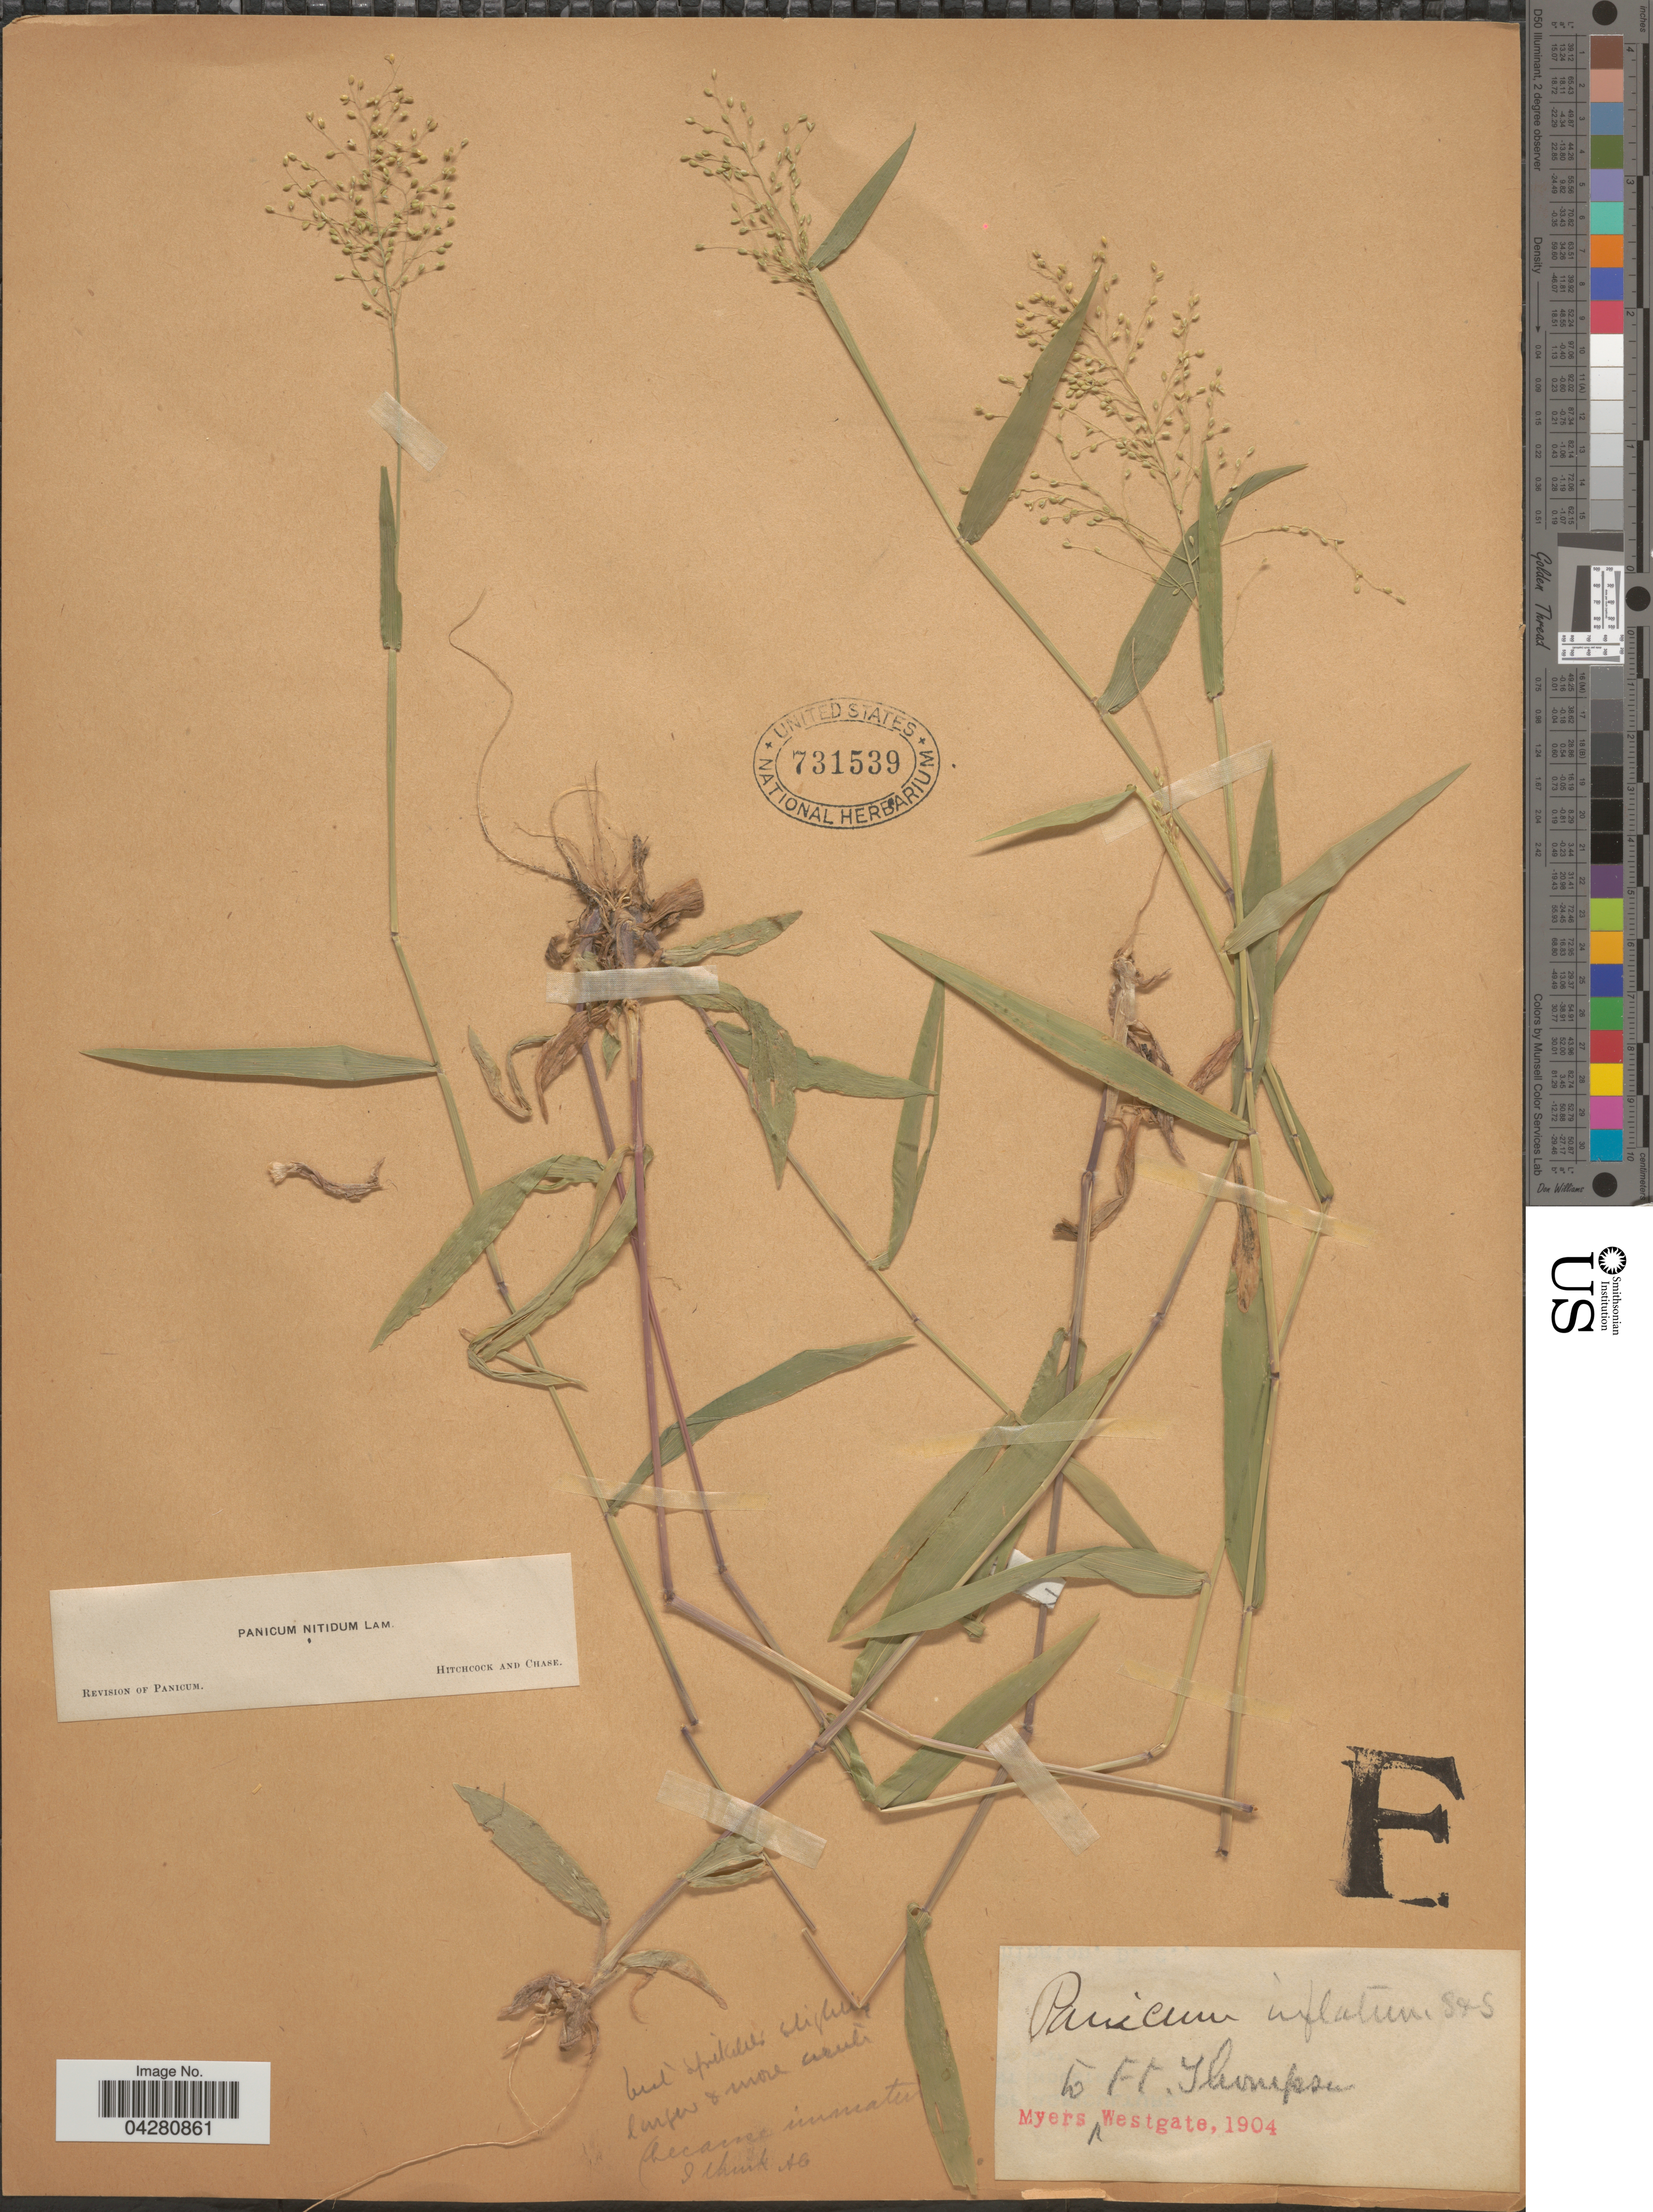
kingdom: Plantae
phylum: Tracheophyta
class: Liliopsida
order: Poales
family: Poaceae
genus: Dichanthelium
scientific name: Dichanthelium dichotomum var. dichotomum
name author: (L.) Gould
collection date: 1904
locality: Myers Westgate.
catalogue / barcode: US 731539